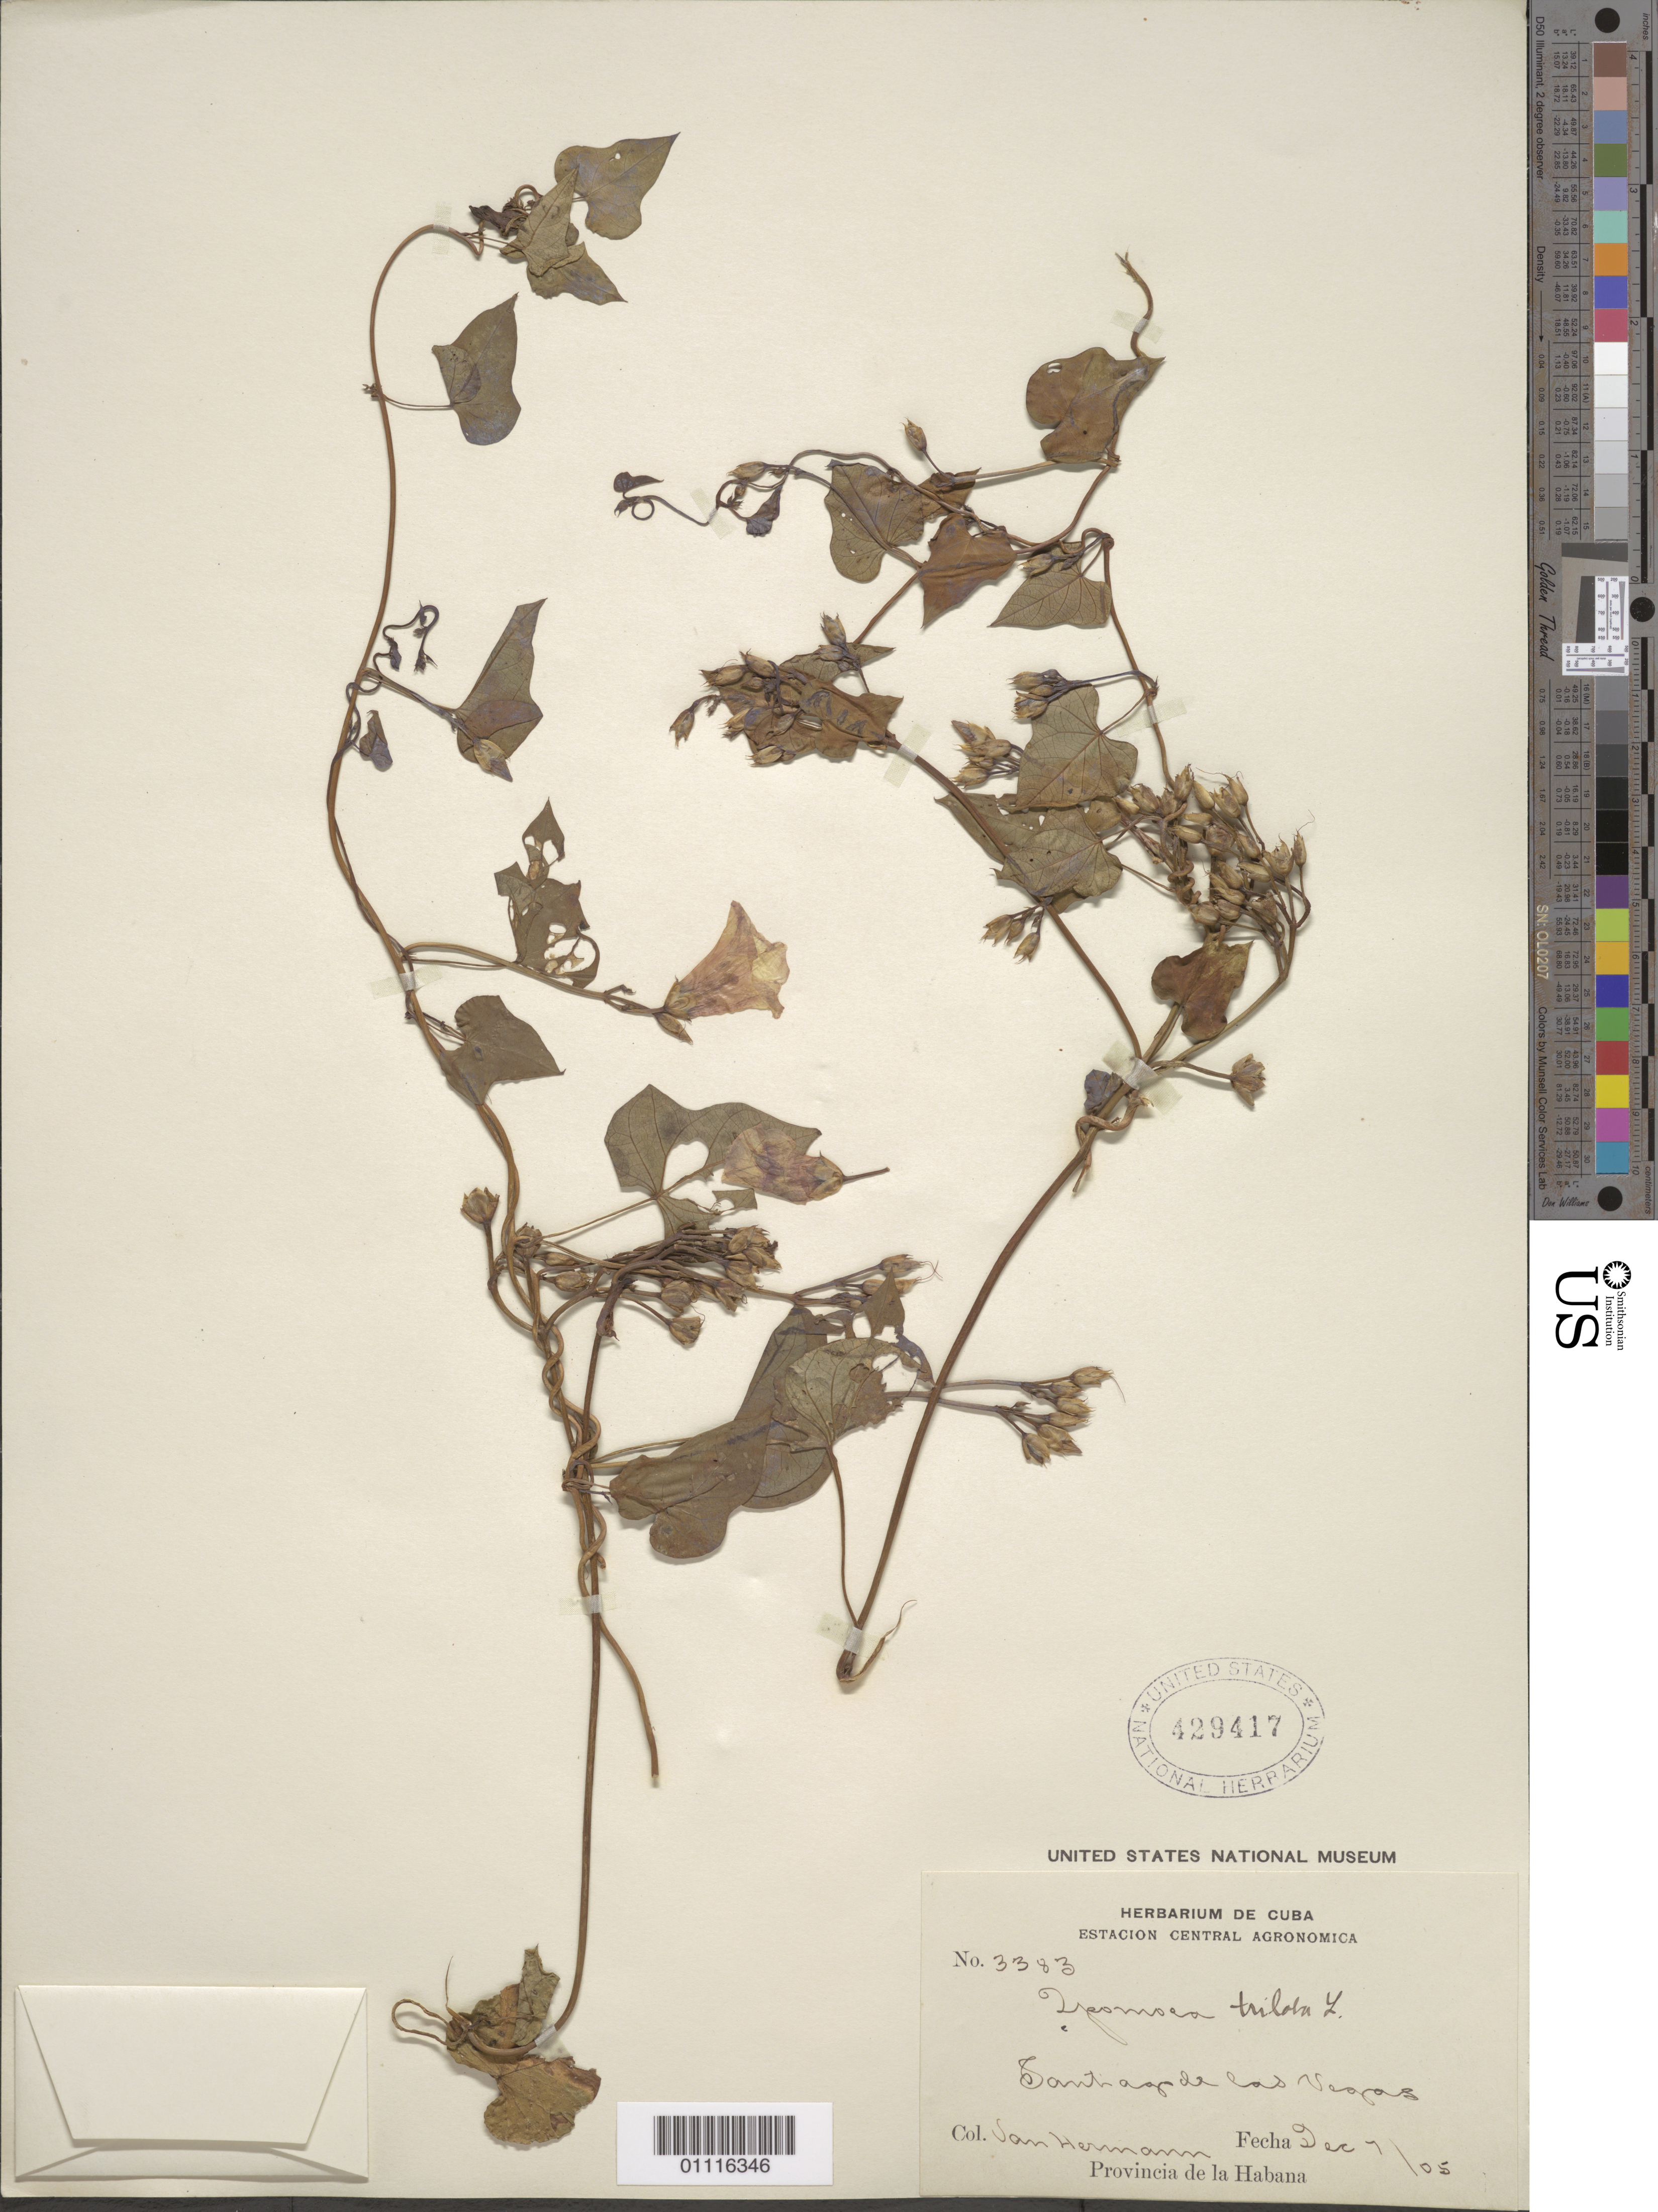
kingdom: Plantae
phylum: Tracheophyta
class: Magnoliopsida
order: Solanales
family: Convolvulaceae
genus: Ipomoea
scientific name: Ipomoea triloba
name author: L.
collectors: H. A. Van Hermann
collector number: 3383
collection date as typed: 07 Dec 1905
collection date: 1905-12-07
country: Cuba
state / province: La Habana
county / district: Municipio Boyeros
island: Cuba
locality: Santiago de las Vegas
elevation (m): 97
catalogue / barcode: US 429417